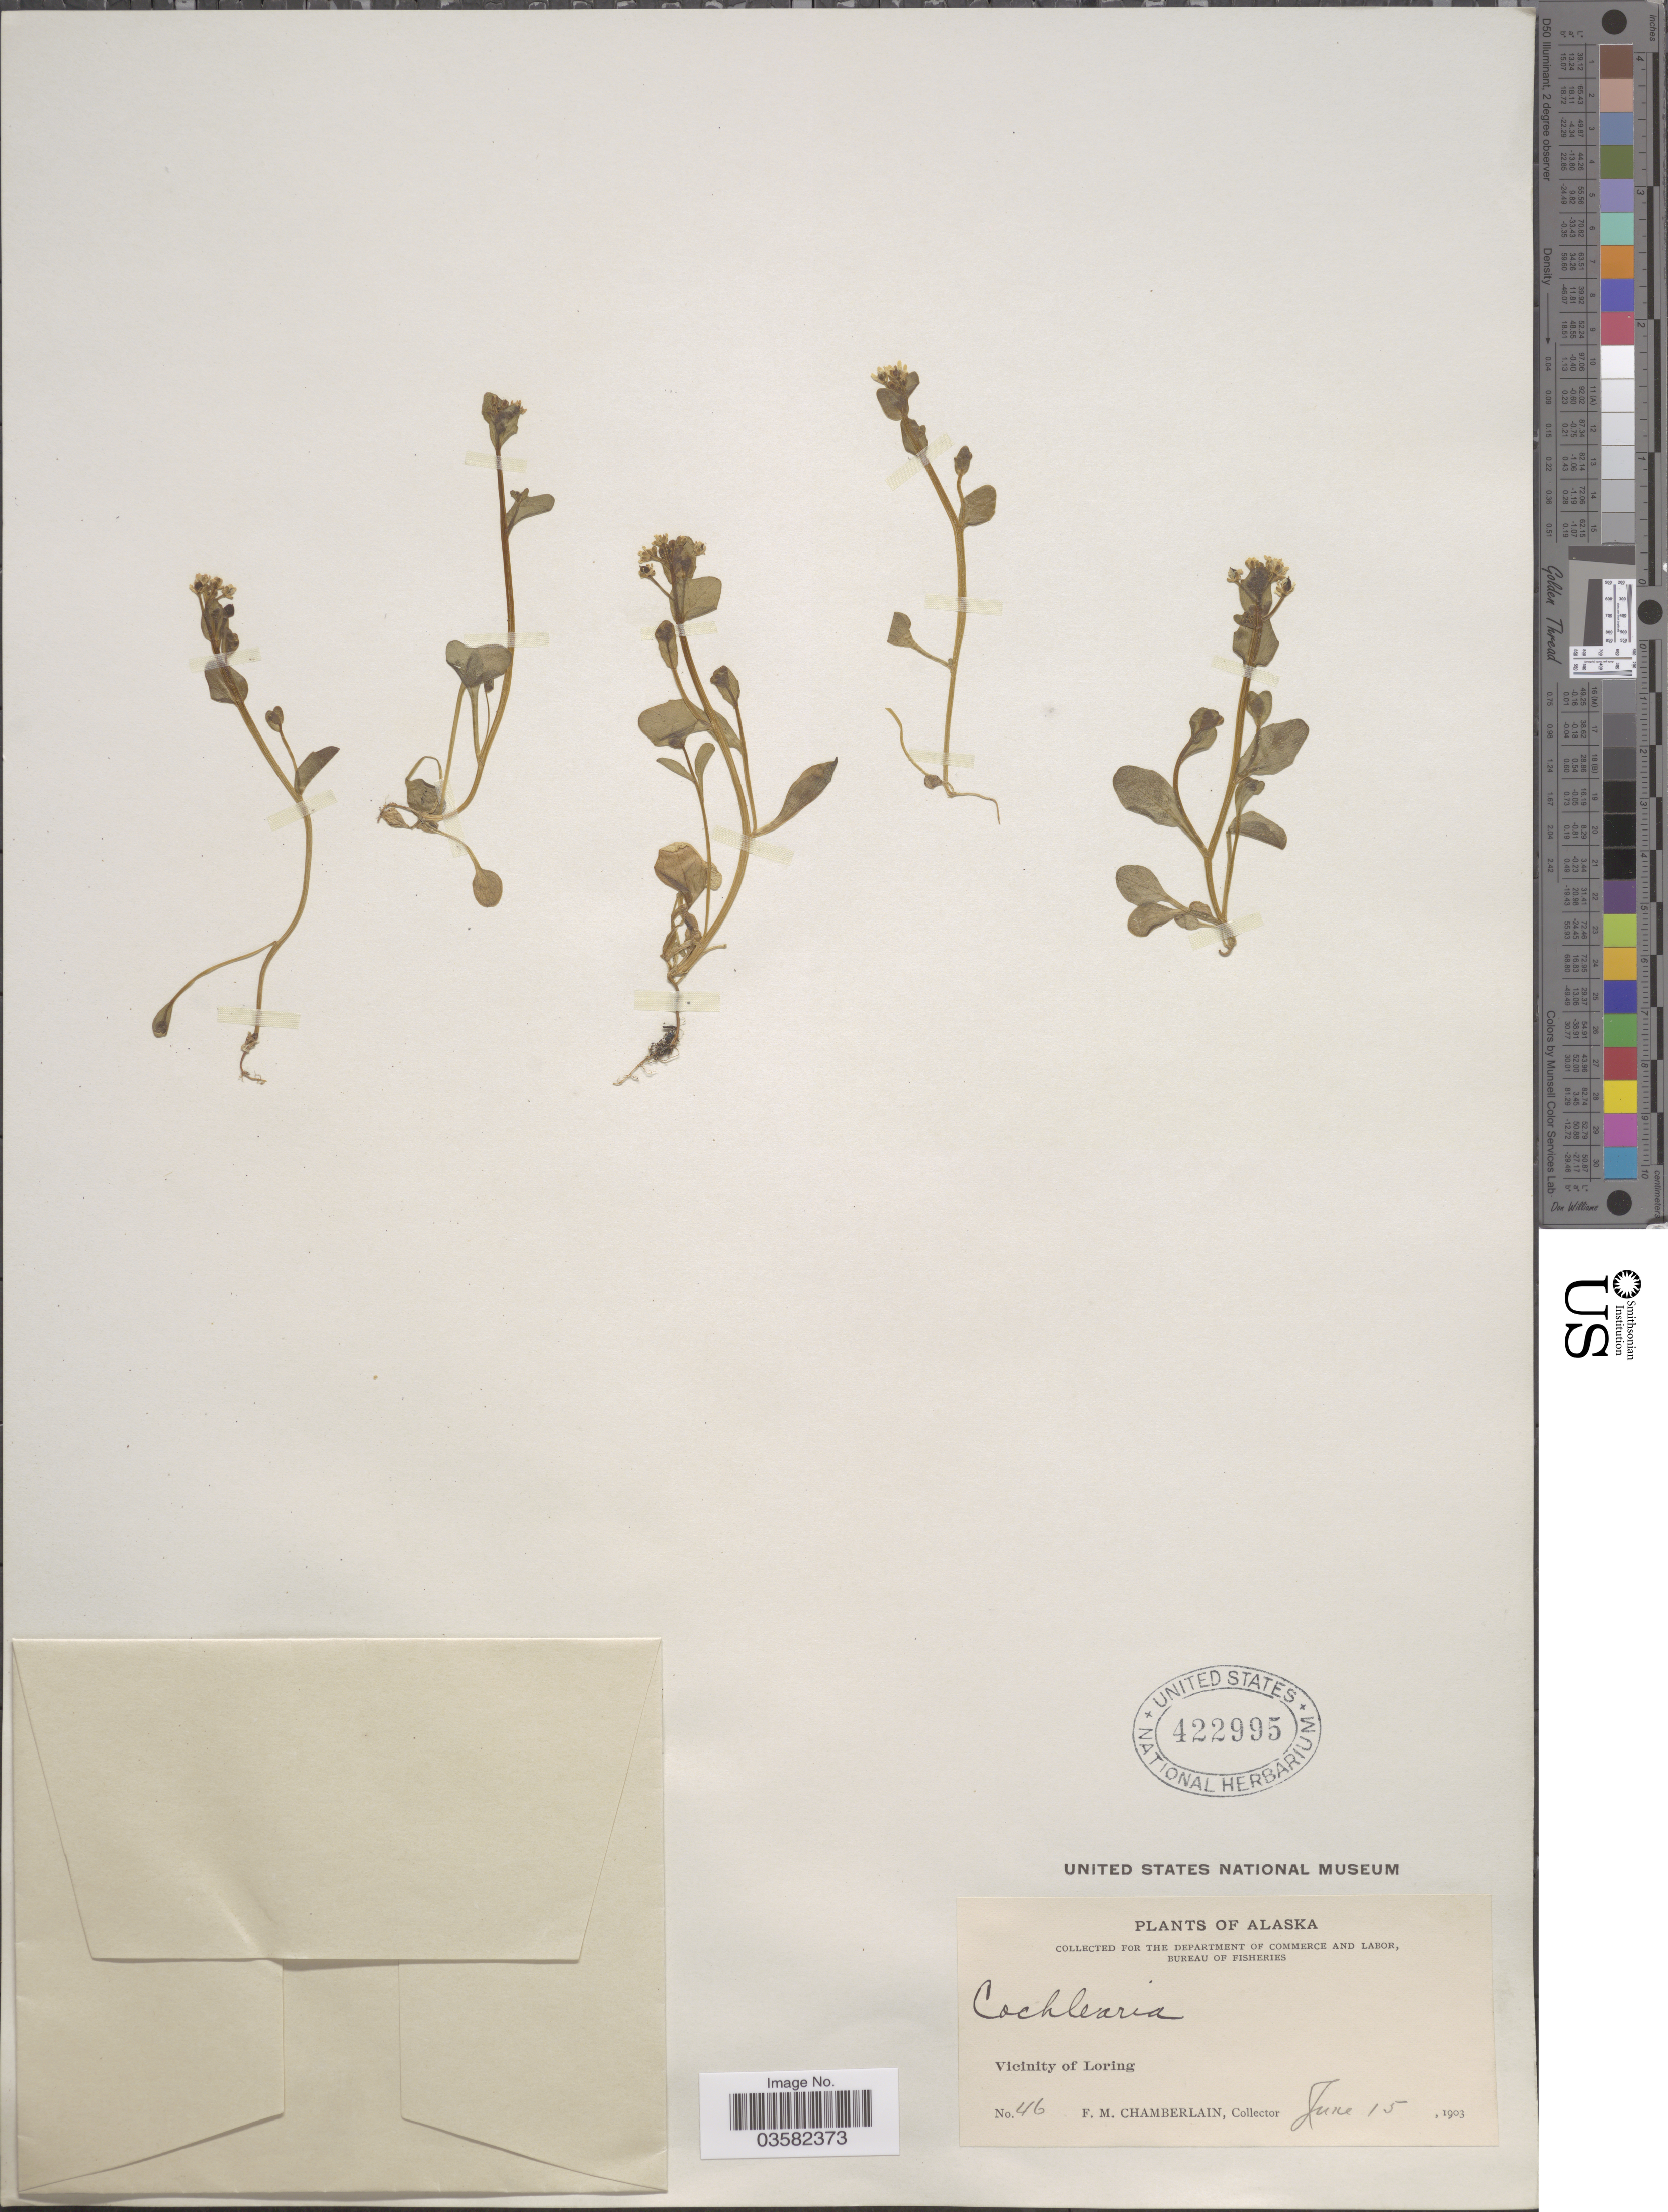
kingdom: Plantae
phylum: Tracheophyta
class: Magnoliopsida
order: Brassicales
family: Brassicaceae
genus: Cochlearia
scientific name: Cochlearia oblongifolia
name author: DC.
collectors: F. Chamberlain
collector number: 46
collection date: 1903-06-15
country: United States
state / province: Alaska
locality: Vicinity of Loring.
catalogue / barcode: US 422995